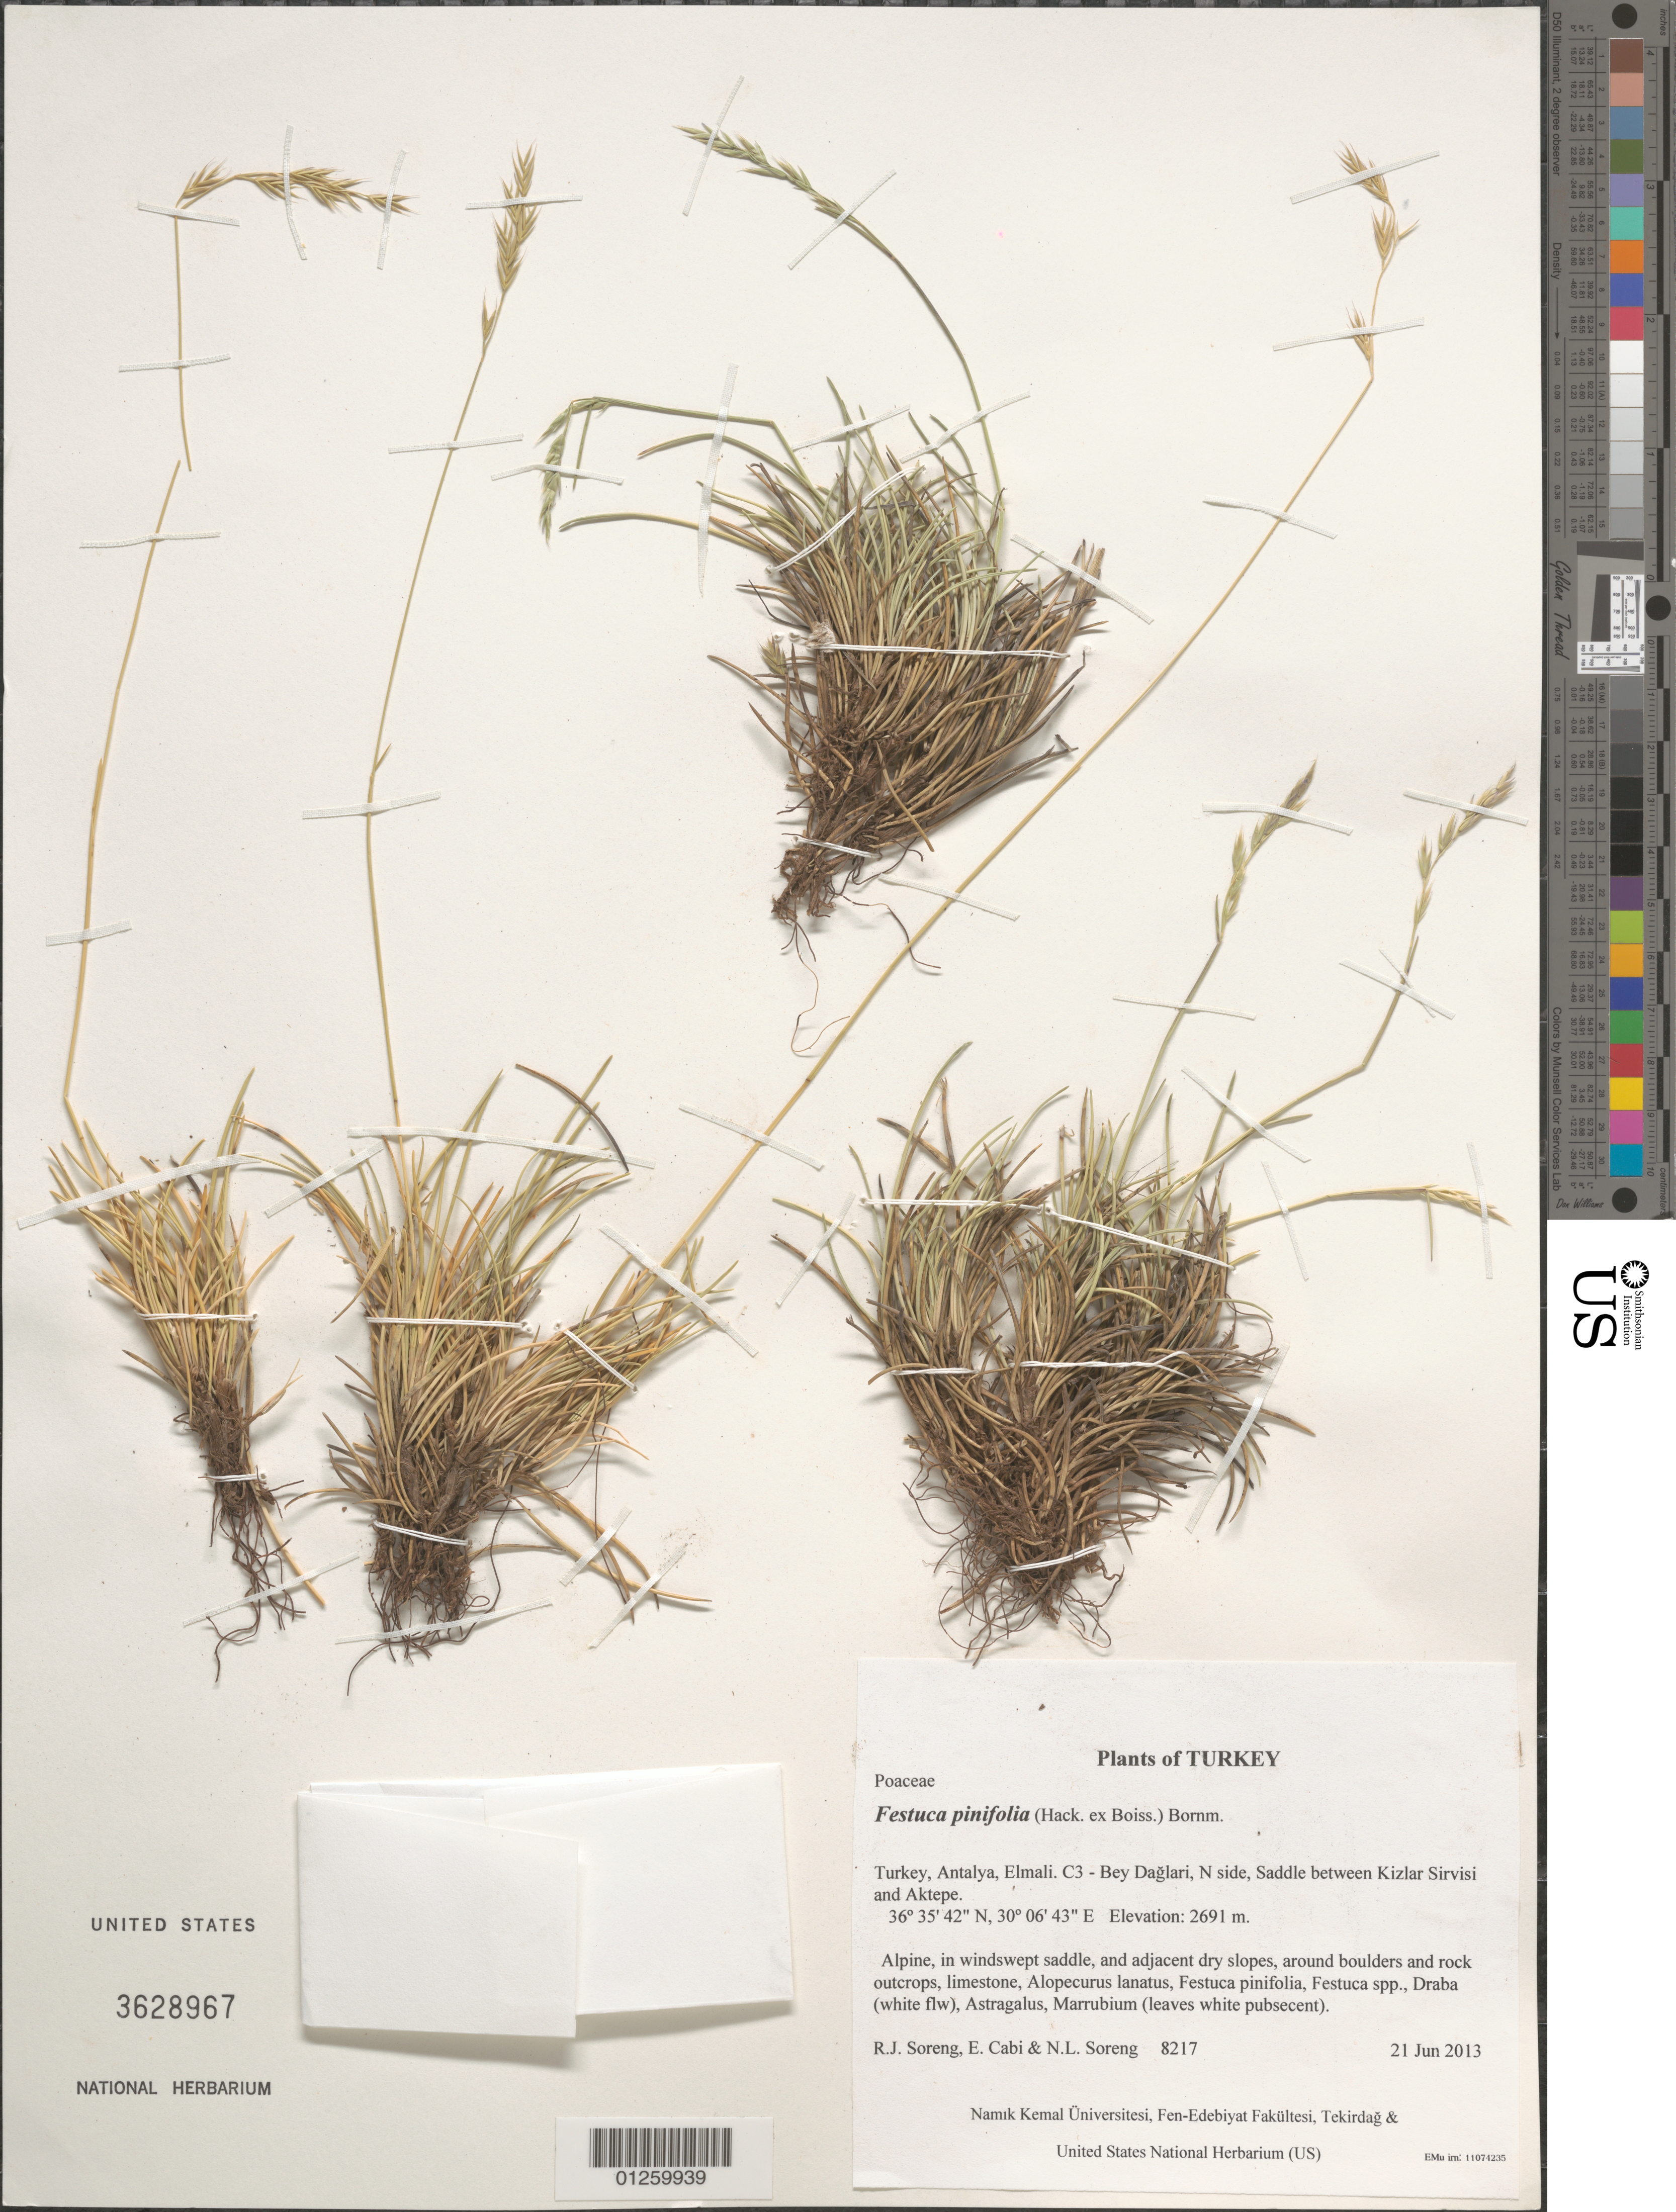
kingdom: Plantae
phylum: Tracheophyta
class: Liliopsida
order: Poales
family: Poaceae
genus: Festuca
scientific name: Festuca pinifolia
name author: (Hack. ex Boiss.) Bornm.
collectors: R. J. Soreng, E. Cabi & N. L. Soreng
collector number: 8217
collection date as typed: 2013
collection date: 2013-06-21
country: Turkey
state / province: Antalya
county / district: Elmali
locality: C3 - Bey Daglari, N side, Saddle between Kizlar Sirvisi and Aktepe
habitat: Alpine, in windswept saddle, and adjacent dry slopes, around boulders and rock outcrops, limestone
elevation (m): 2691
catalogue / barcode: US 3628967